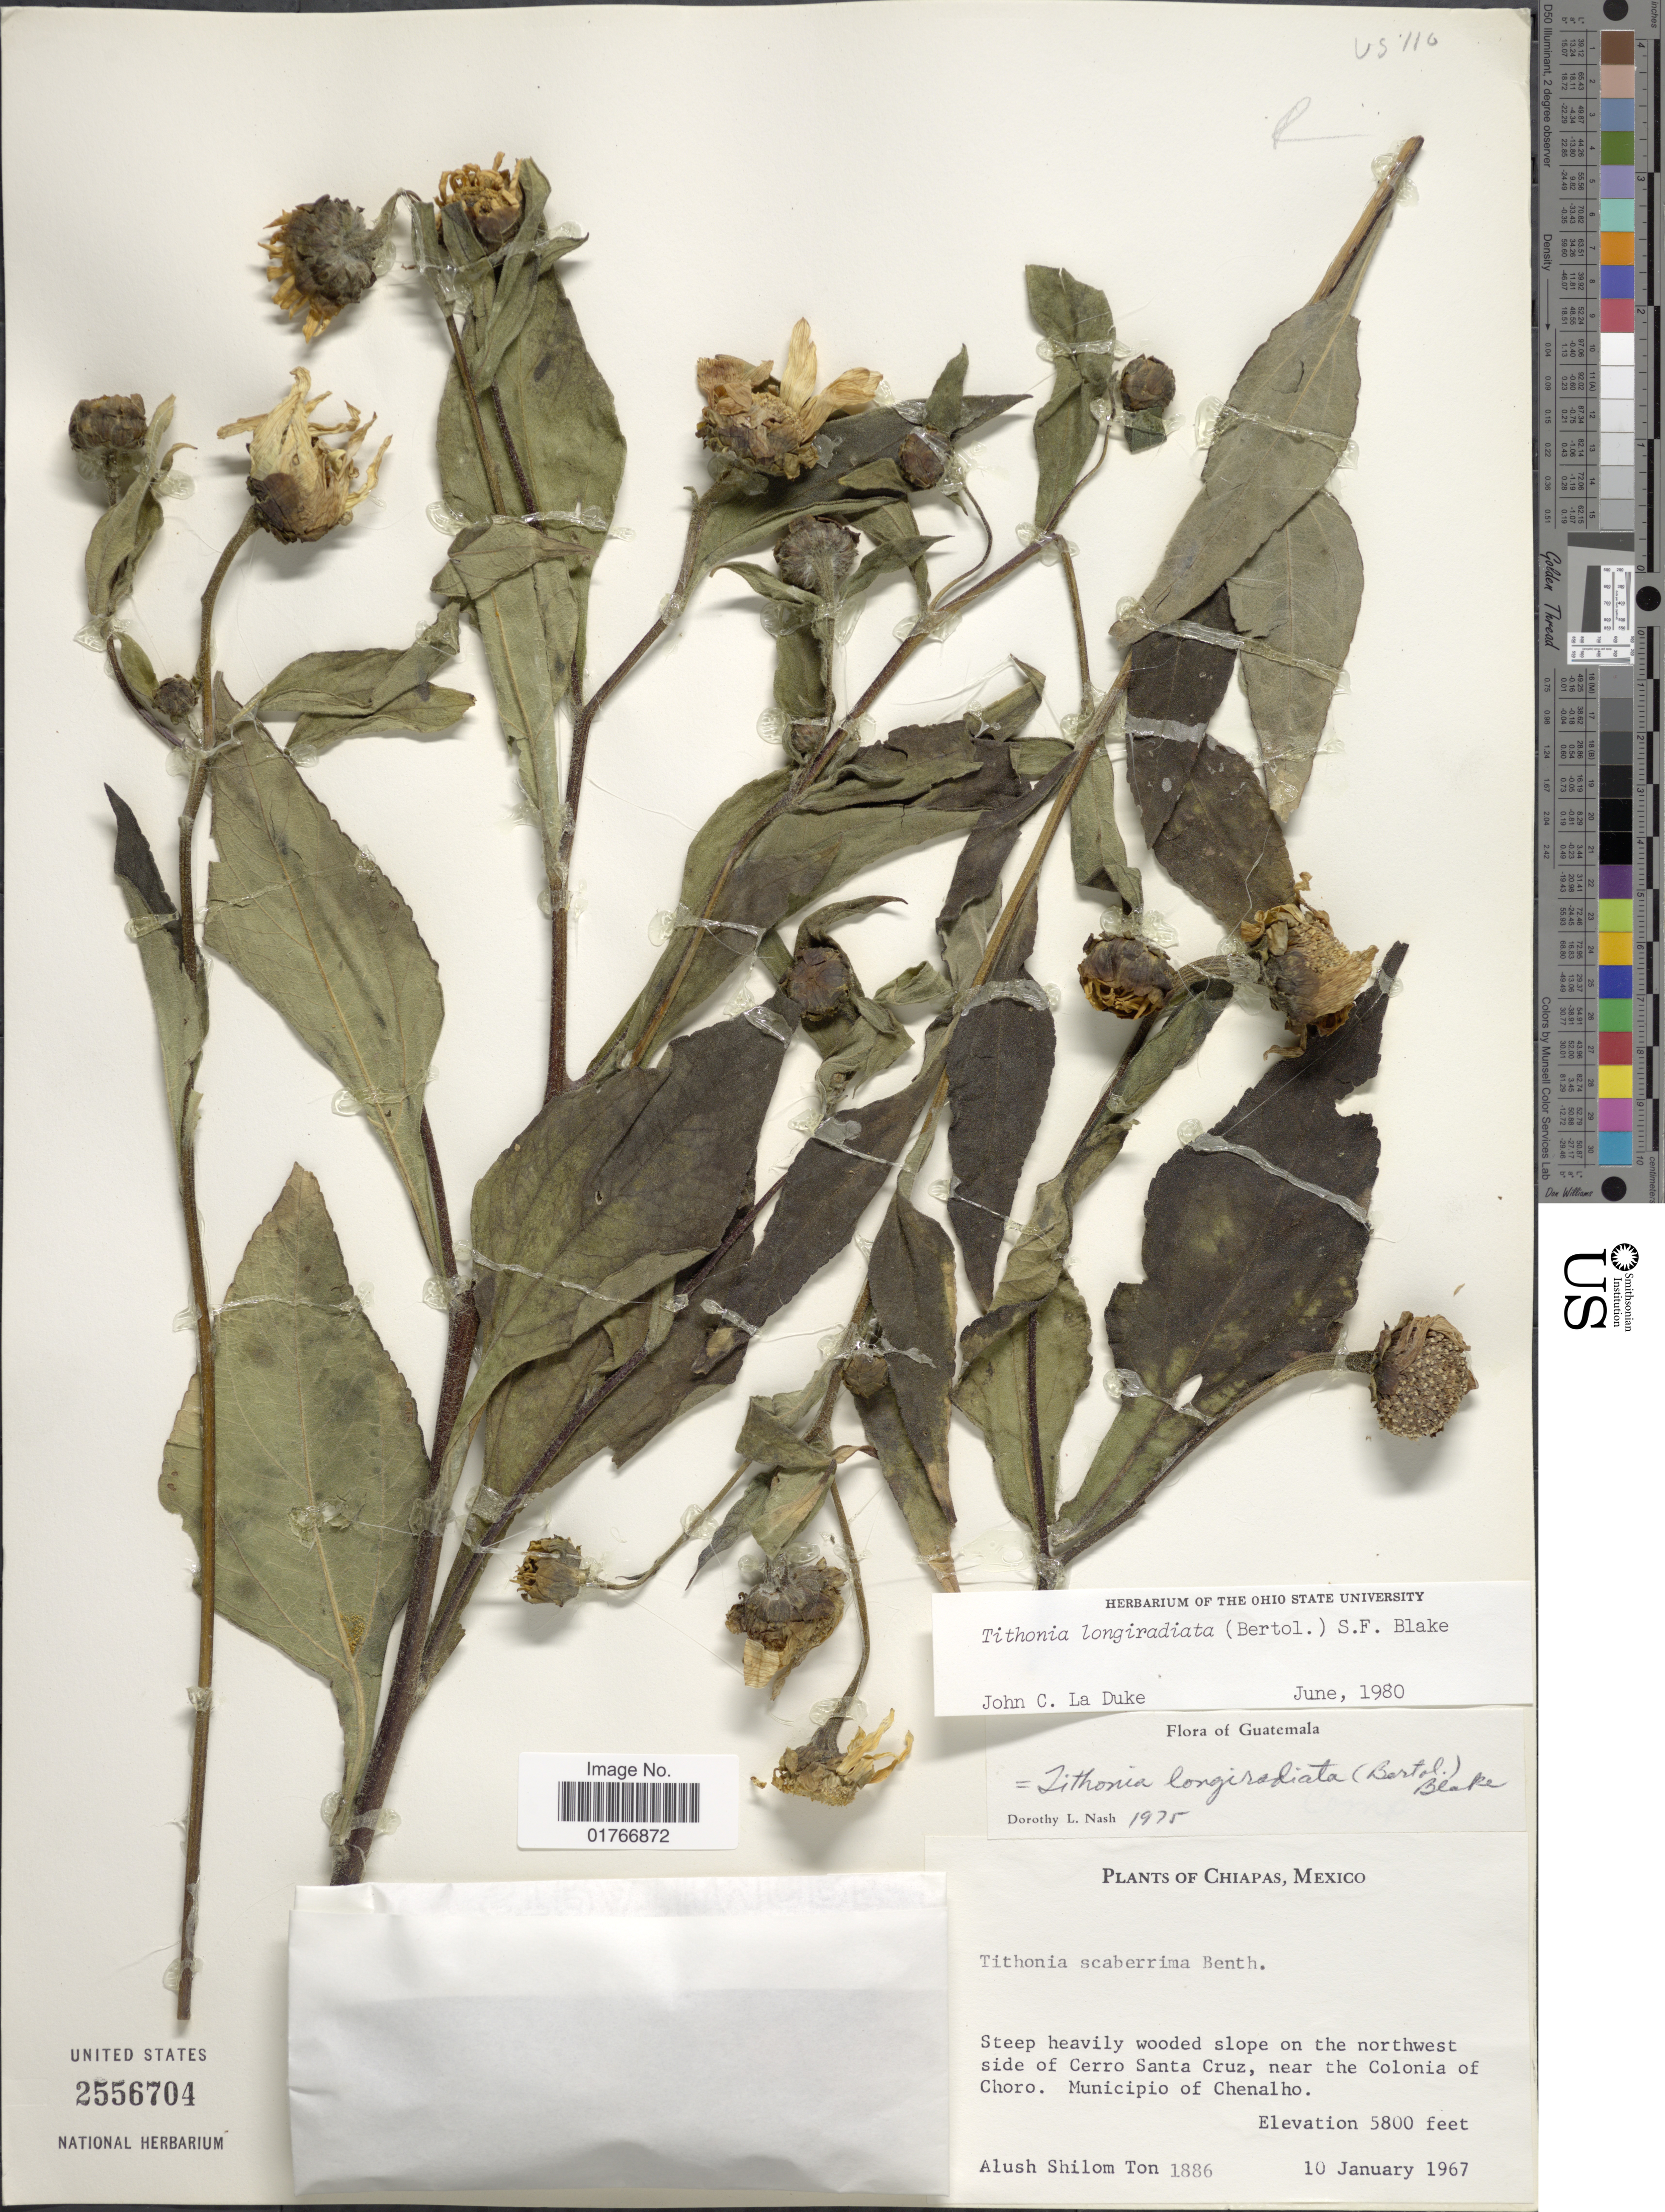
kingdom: Plantae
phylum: Tracheophyta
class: Magnoliopsida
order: Asterales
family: Asteraceae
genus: Tithonia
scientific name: Tithonia longiradiata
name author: (Bertol.) S.F. Blake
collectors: A. M. Ton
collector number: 1886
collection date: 1967-01-10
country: Mexico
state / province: Chiapas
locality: Slope on the northwest side of Cerro Santa Cruz, near the Colonia of Choro, Municipio of Chenalho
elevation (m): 1768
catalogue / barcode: US 2556704